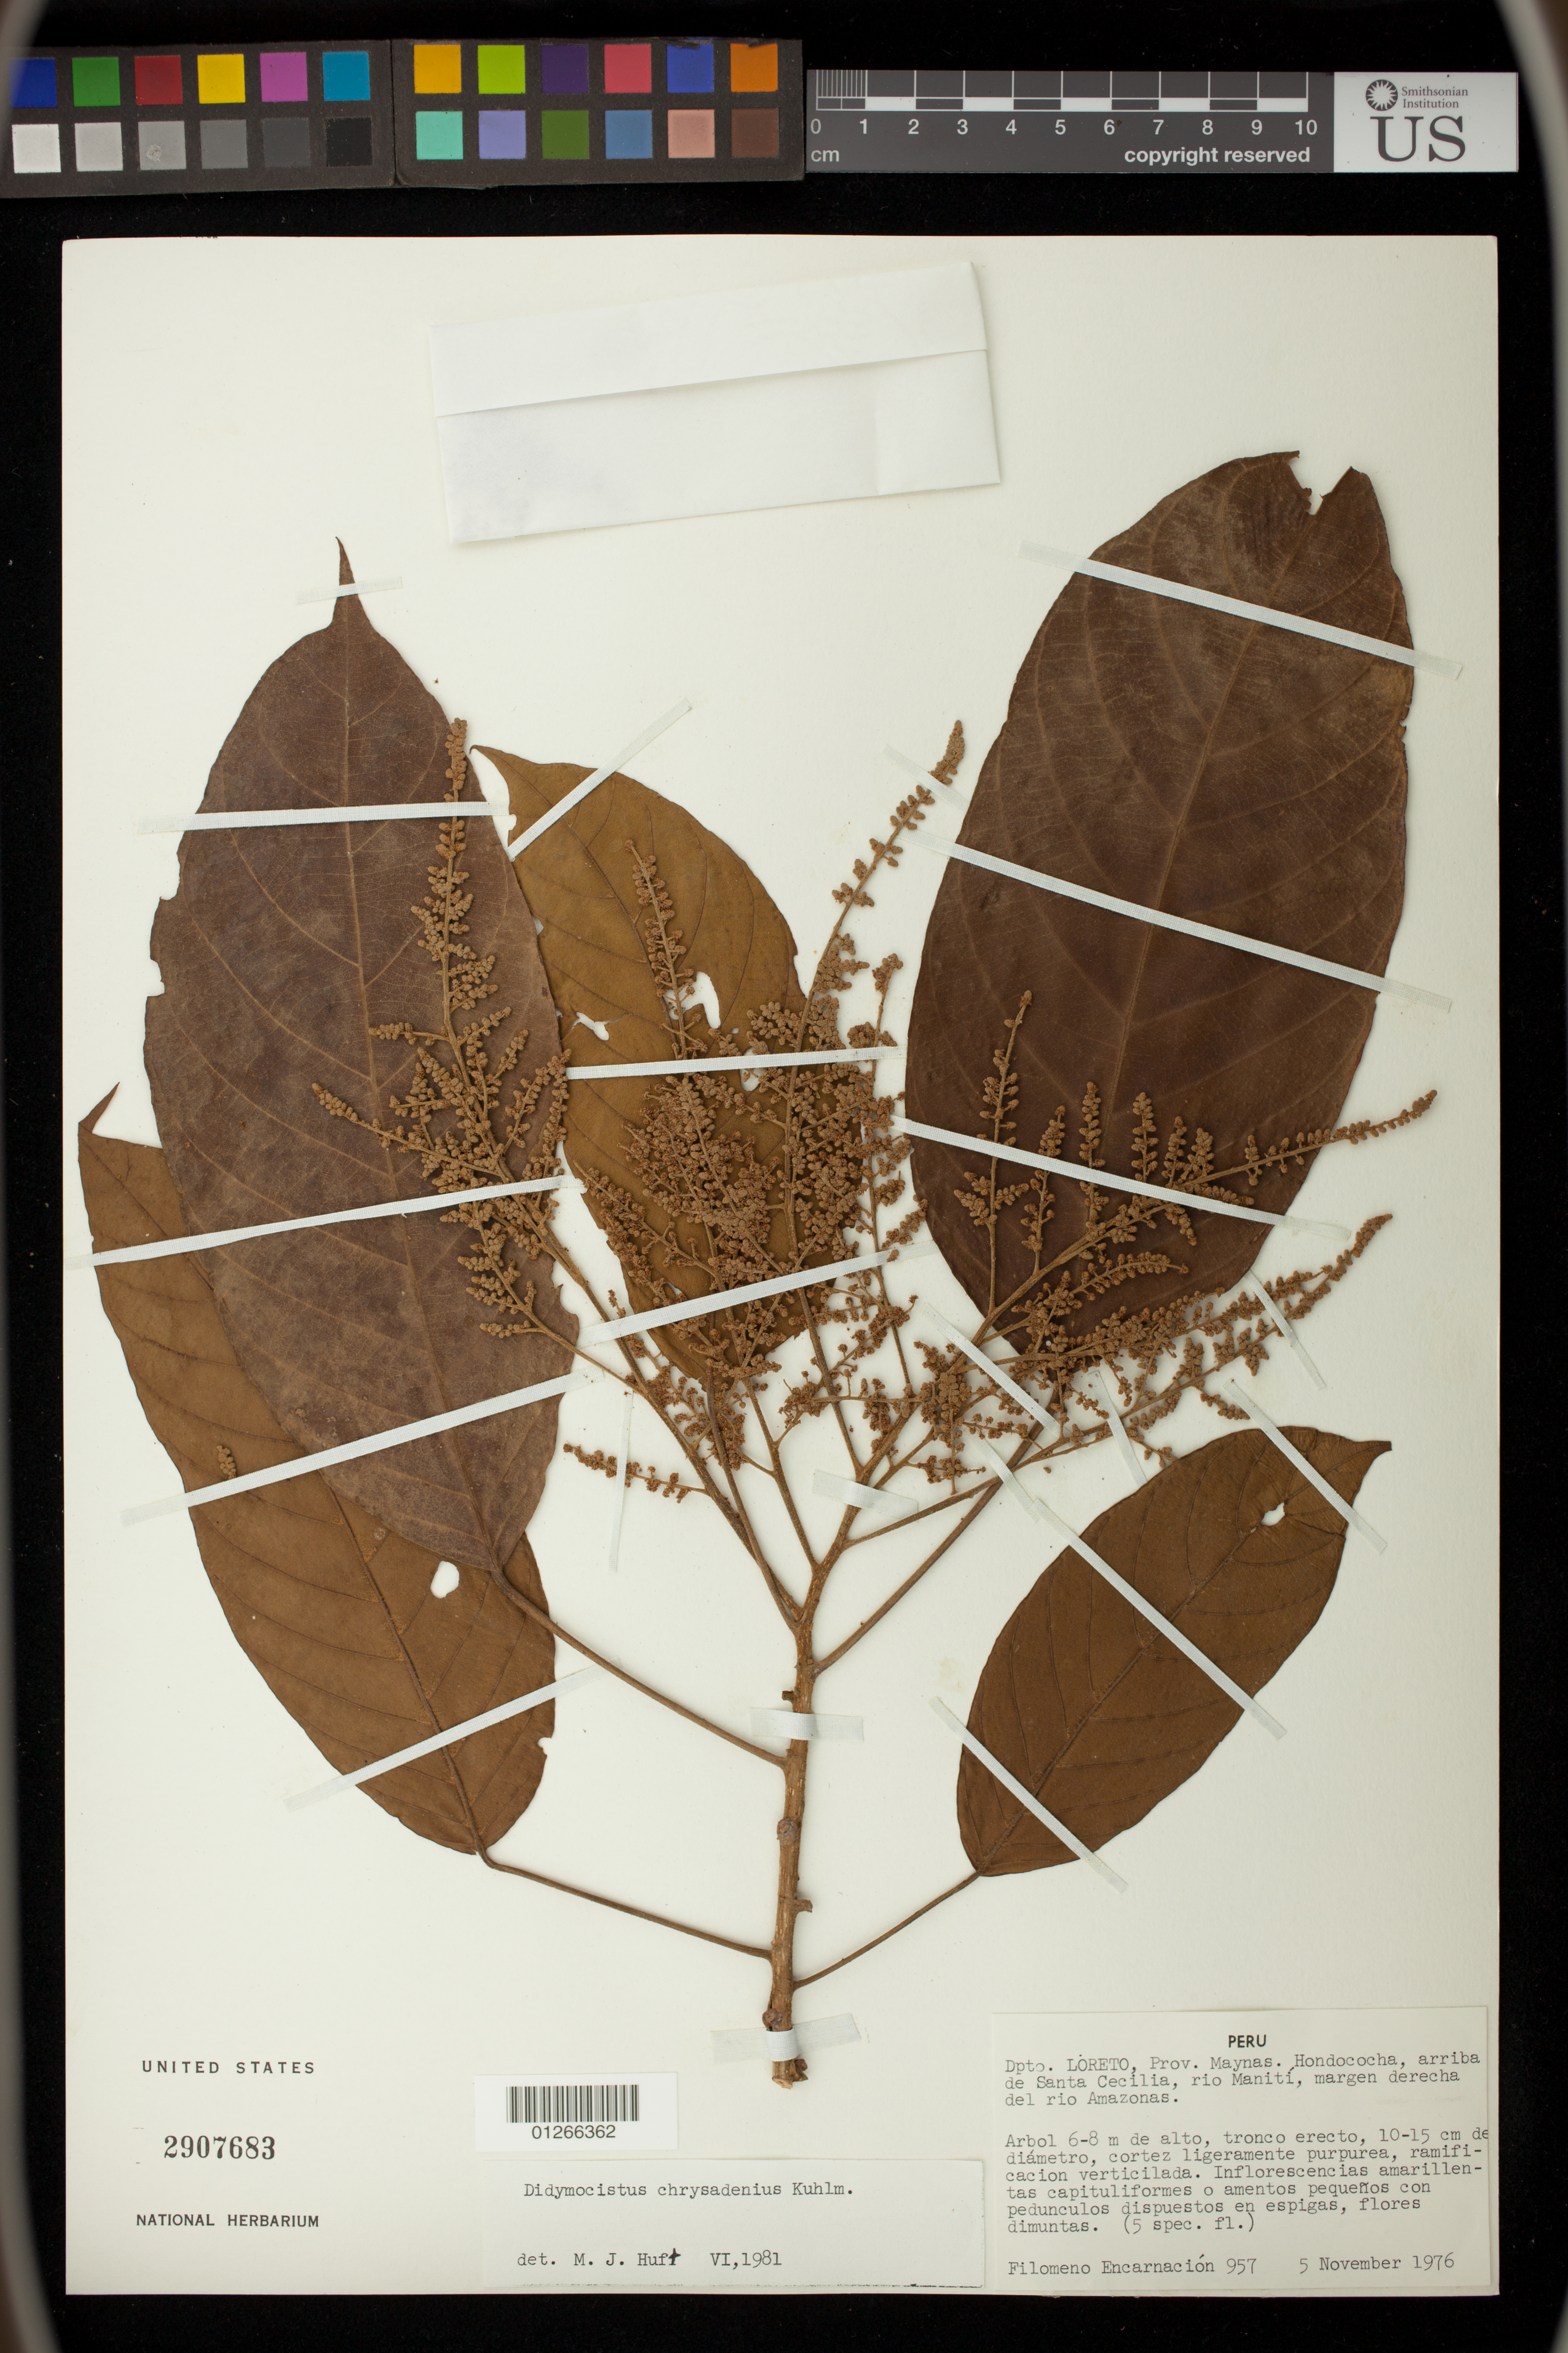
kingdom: Plantae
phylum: Tracheophyta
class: Magnoliopsida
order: Malpighiales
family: Phyllanthaceae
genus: Didymocistus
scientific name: Didymocistus chrysadenius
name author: Kuhlm.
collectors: F. Encarnación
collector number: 957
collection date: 1976-11-05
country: Peru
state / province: Loreto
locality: Maynas Prov. Hondococha, arriba de Santa Cecilia, rio Maniti, margen derecha del rio Amazonas.